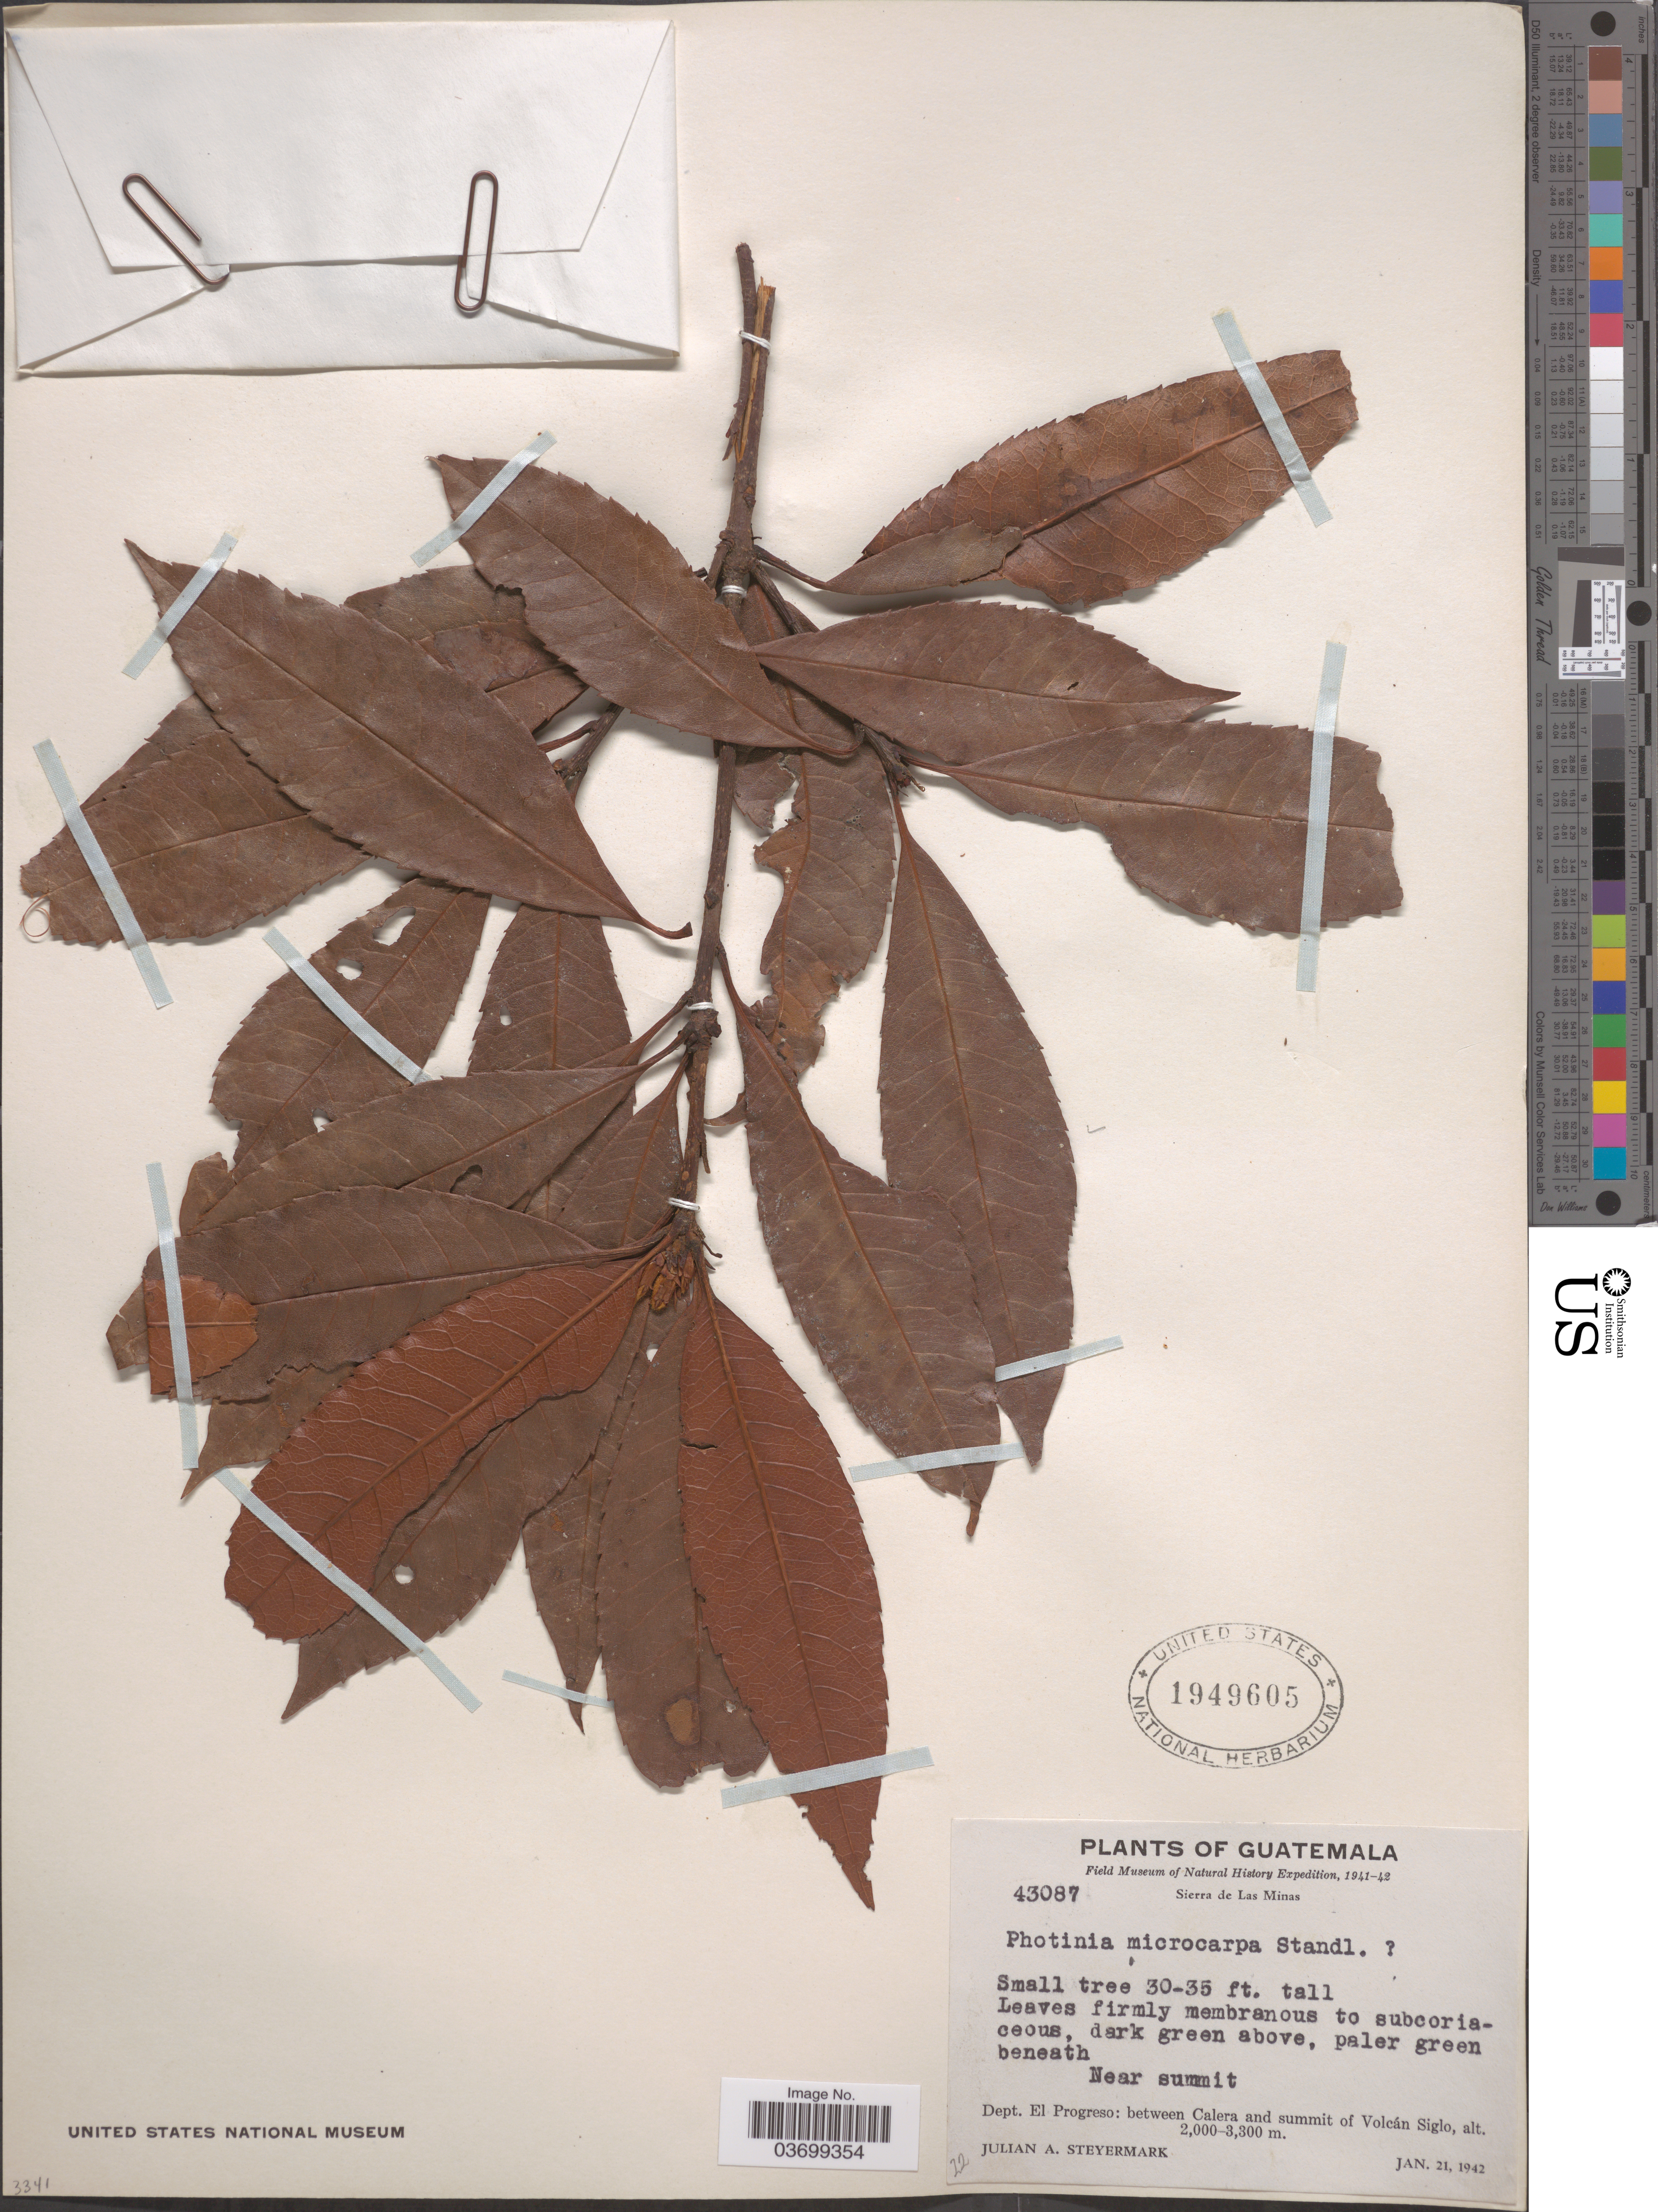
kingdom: Plantae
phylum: Tracheophyta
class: Magnoliopsida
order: Rosales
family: Rosaceae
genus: Phippsiomeles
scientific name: Phippsiomeles microcarpa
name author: (Standl.) B.B. Liu & J. Wen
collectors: J. Steyermark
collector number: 43087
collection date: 1942-01-21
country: Guatemala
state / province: El Progreso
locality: Sierra de Las Minas. Near summit. Dept. El Progreso: between Calera and summit of Volcán Siglo.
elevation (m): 2000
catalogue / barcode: US 1949605